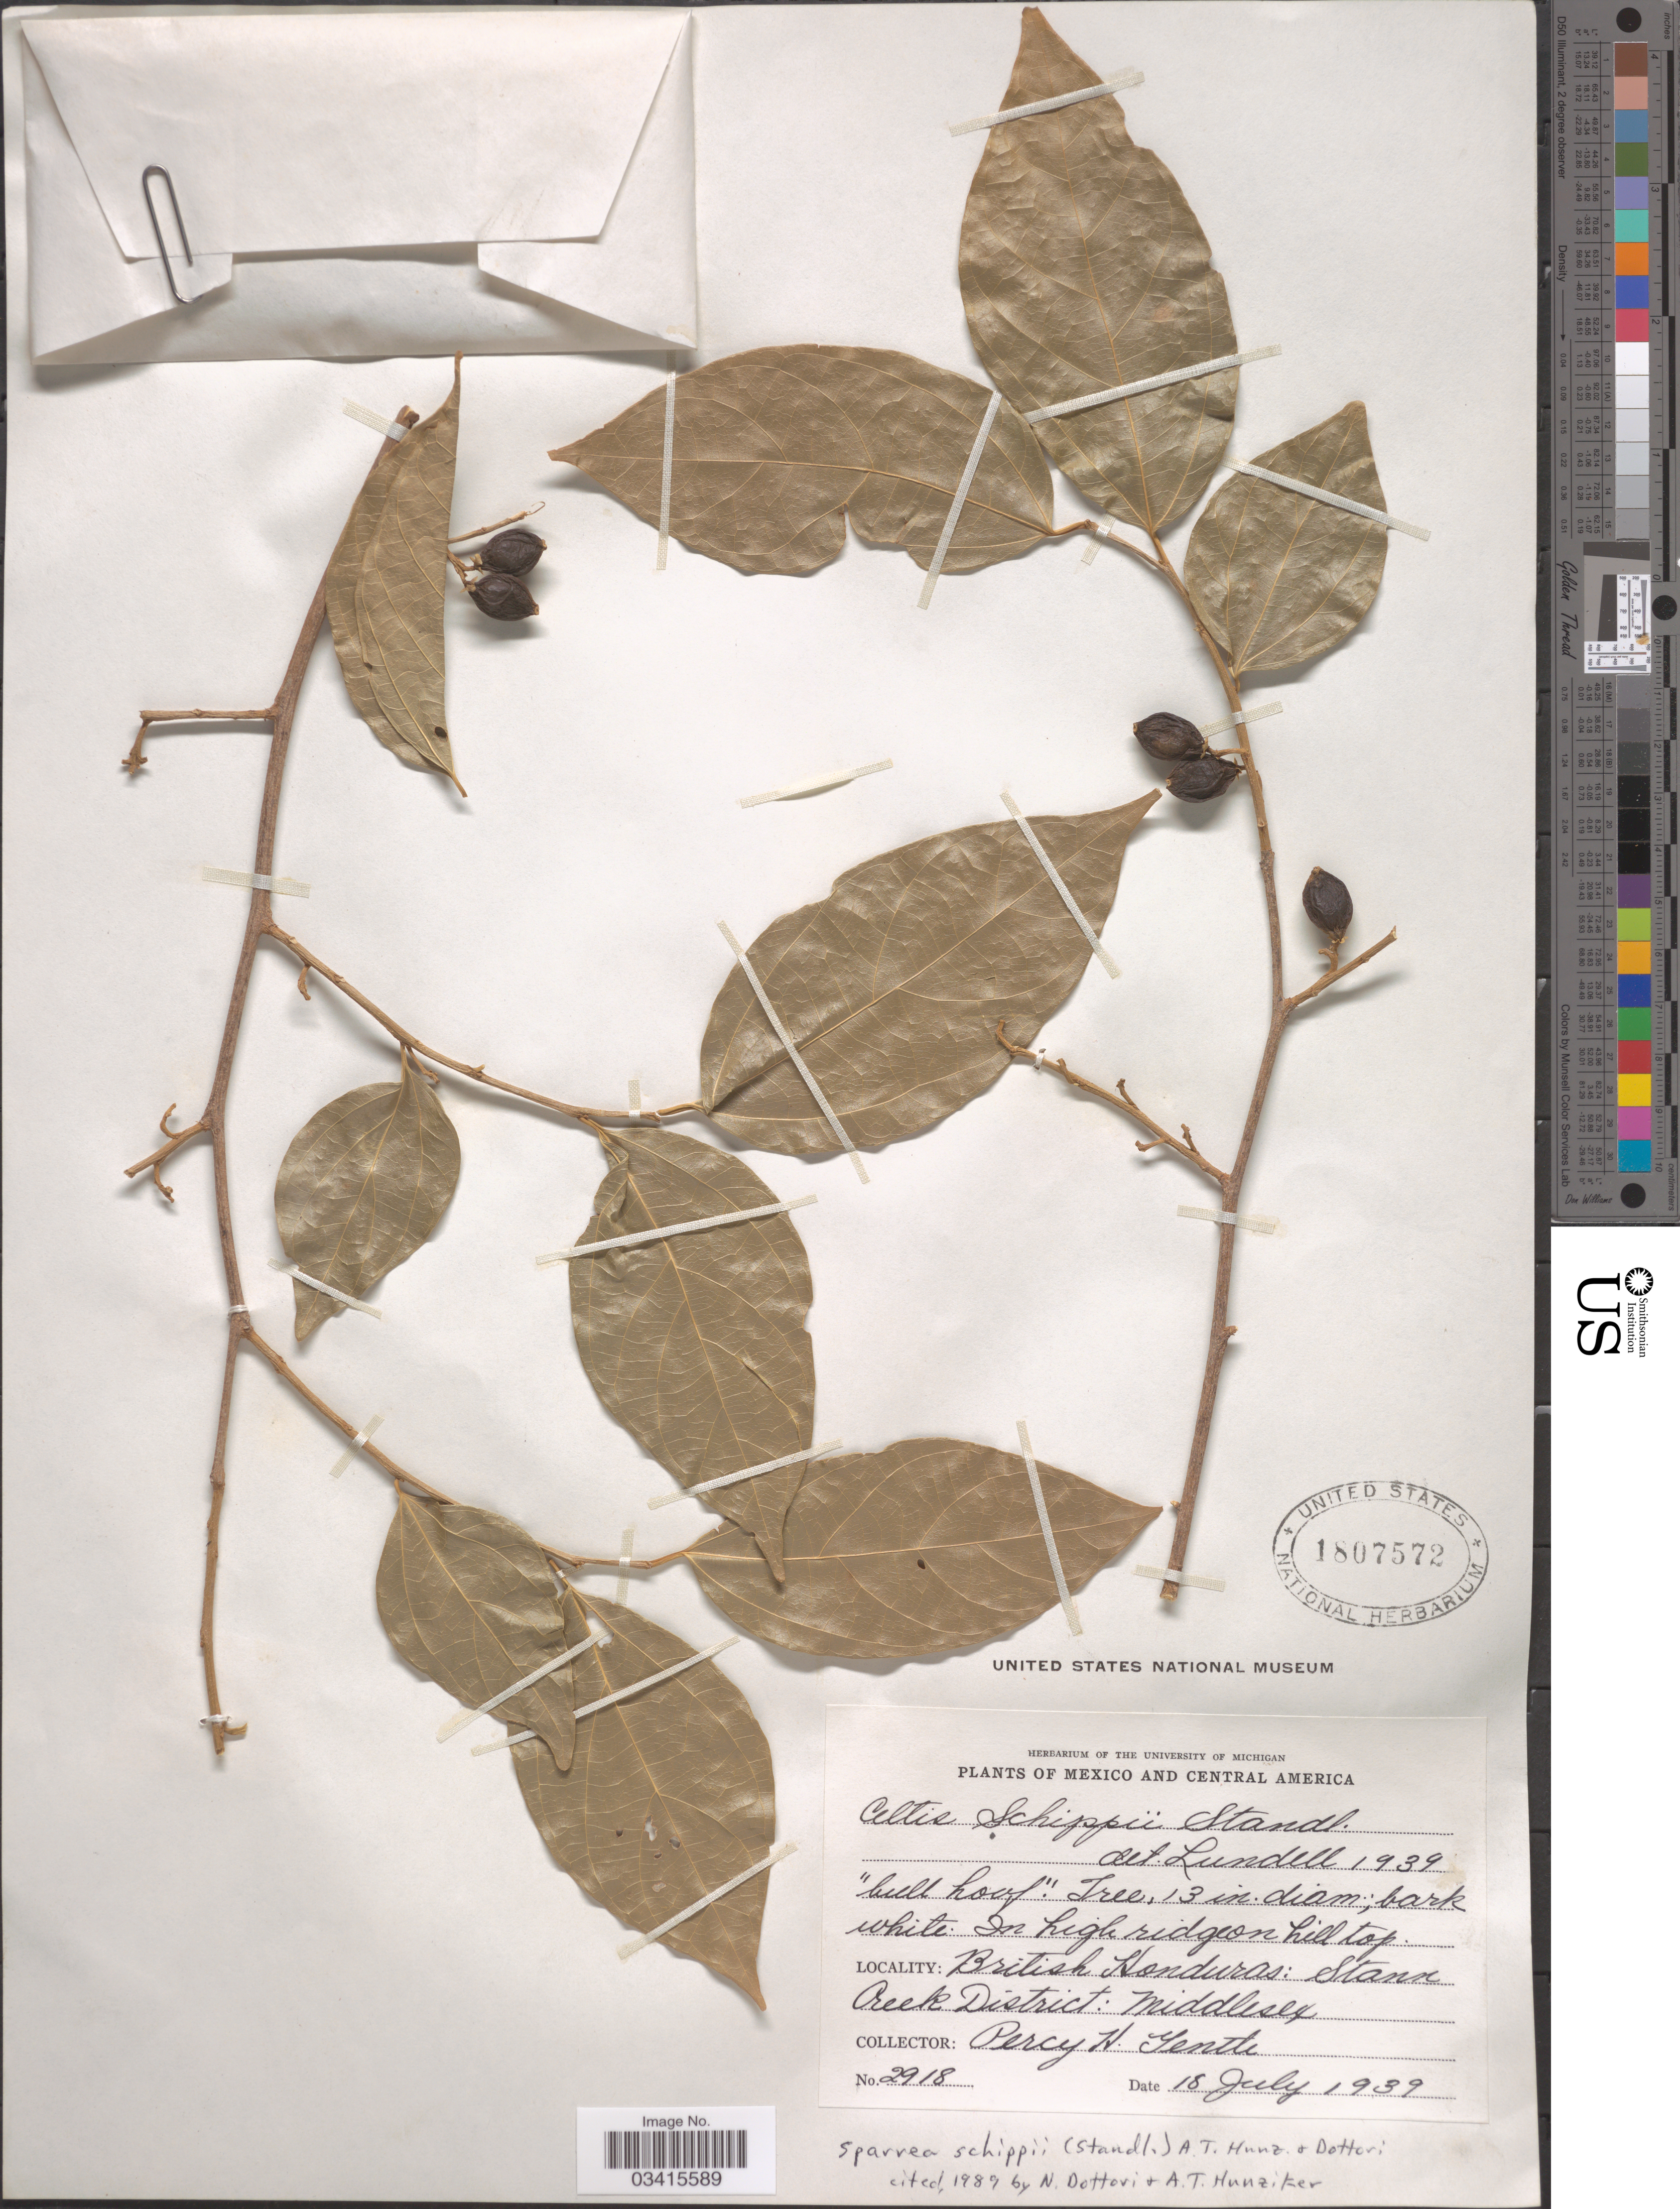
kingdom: Plantae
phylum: Tracheophyta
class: Magnoliopsida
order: Rosales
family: Cannabaceae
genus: Celtis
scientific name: Celtis schippii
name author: Standl.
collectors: P. H. Gentle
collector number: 2918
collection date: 1939-07-18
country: Belize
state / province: Stann Creek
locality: British Honduras: Stann Creek District: Middlesex.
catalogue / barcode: US 1807572